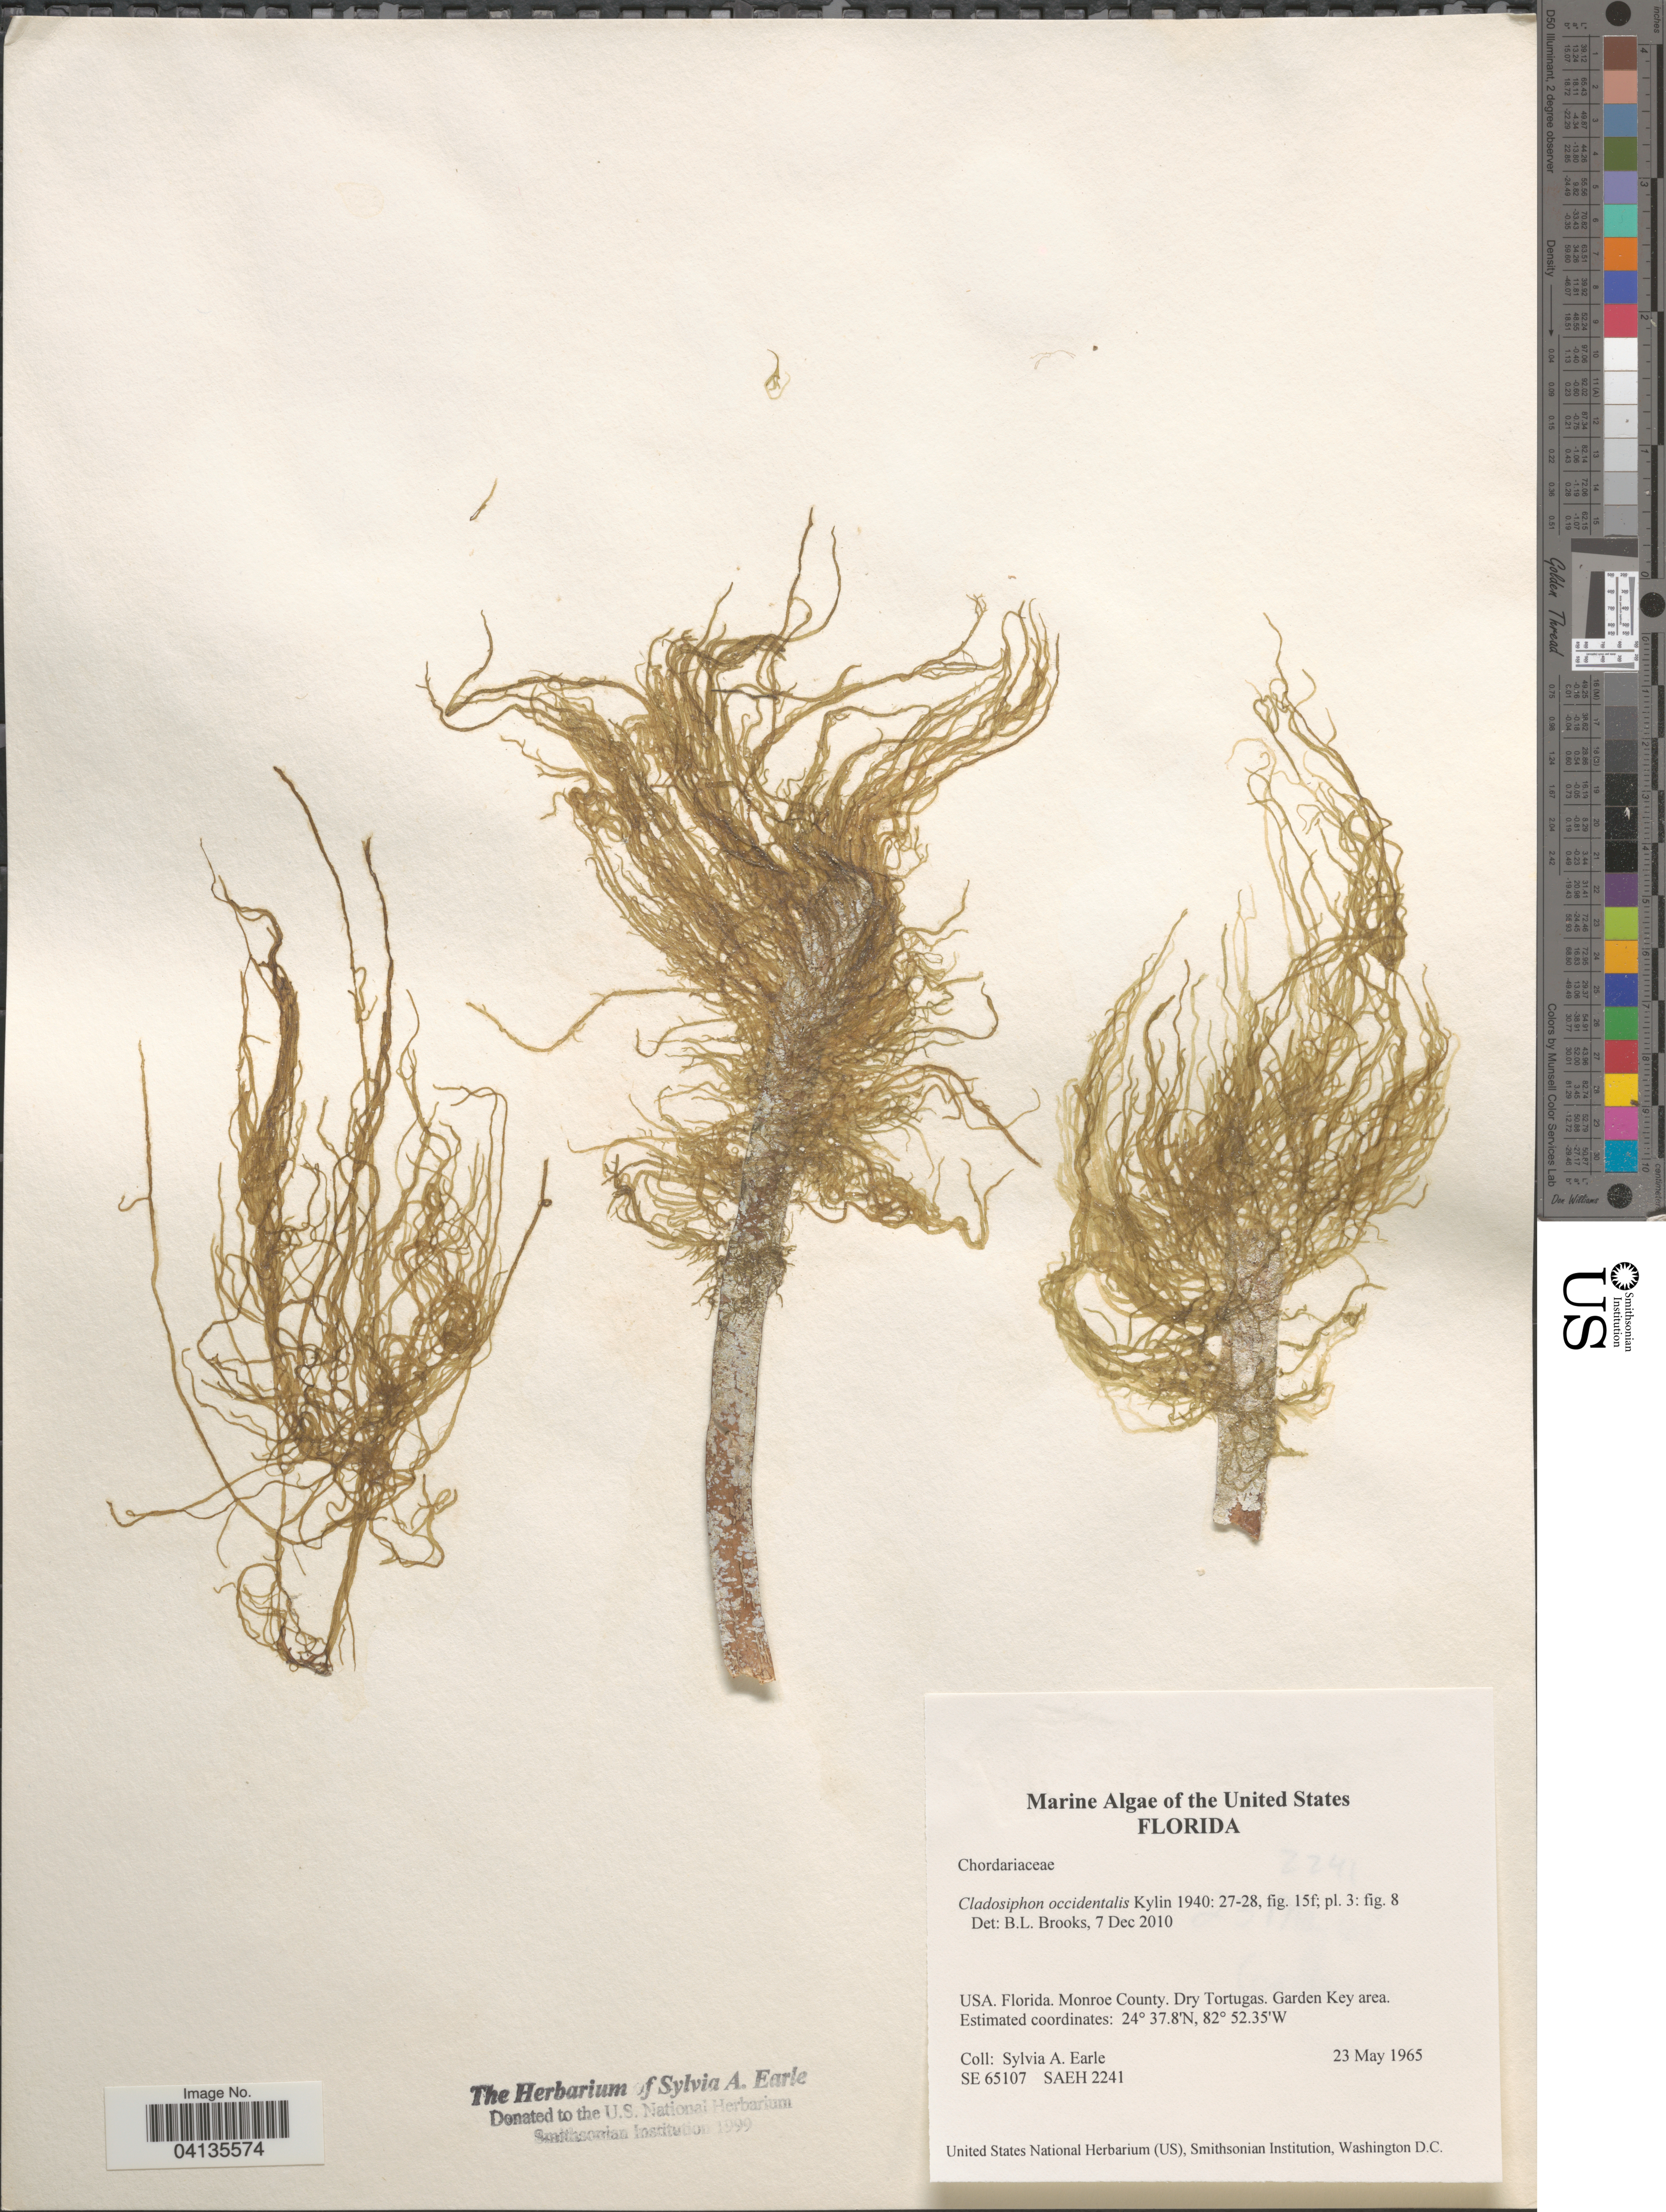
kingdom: Chromista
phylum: Ochrophyta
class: Phaeophyceae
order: Ectocarpales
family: Chordariaceae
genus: Cladosiphon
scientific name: Cladosiphon occidentalis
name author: Kylin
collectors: S. A. Earle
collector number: SE65107/SAEH2241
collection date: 1965-05-23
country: United States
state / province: Florida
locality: Monroe County. Dry Tortugas. Garden Key area.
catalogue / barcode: US 238599